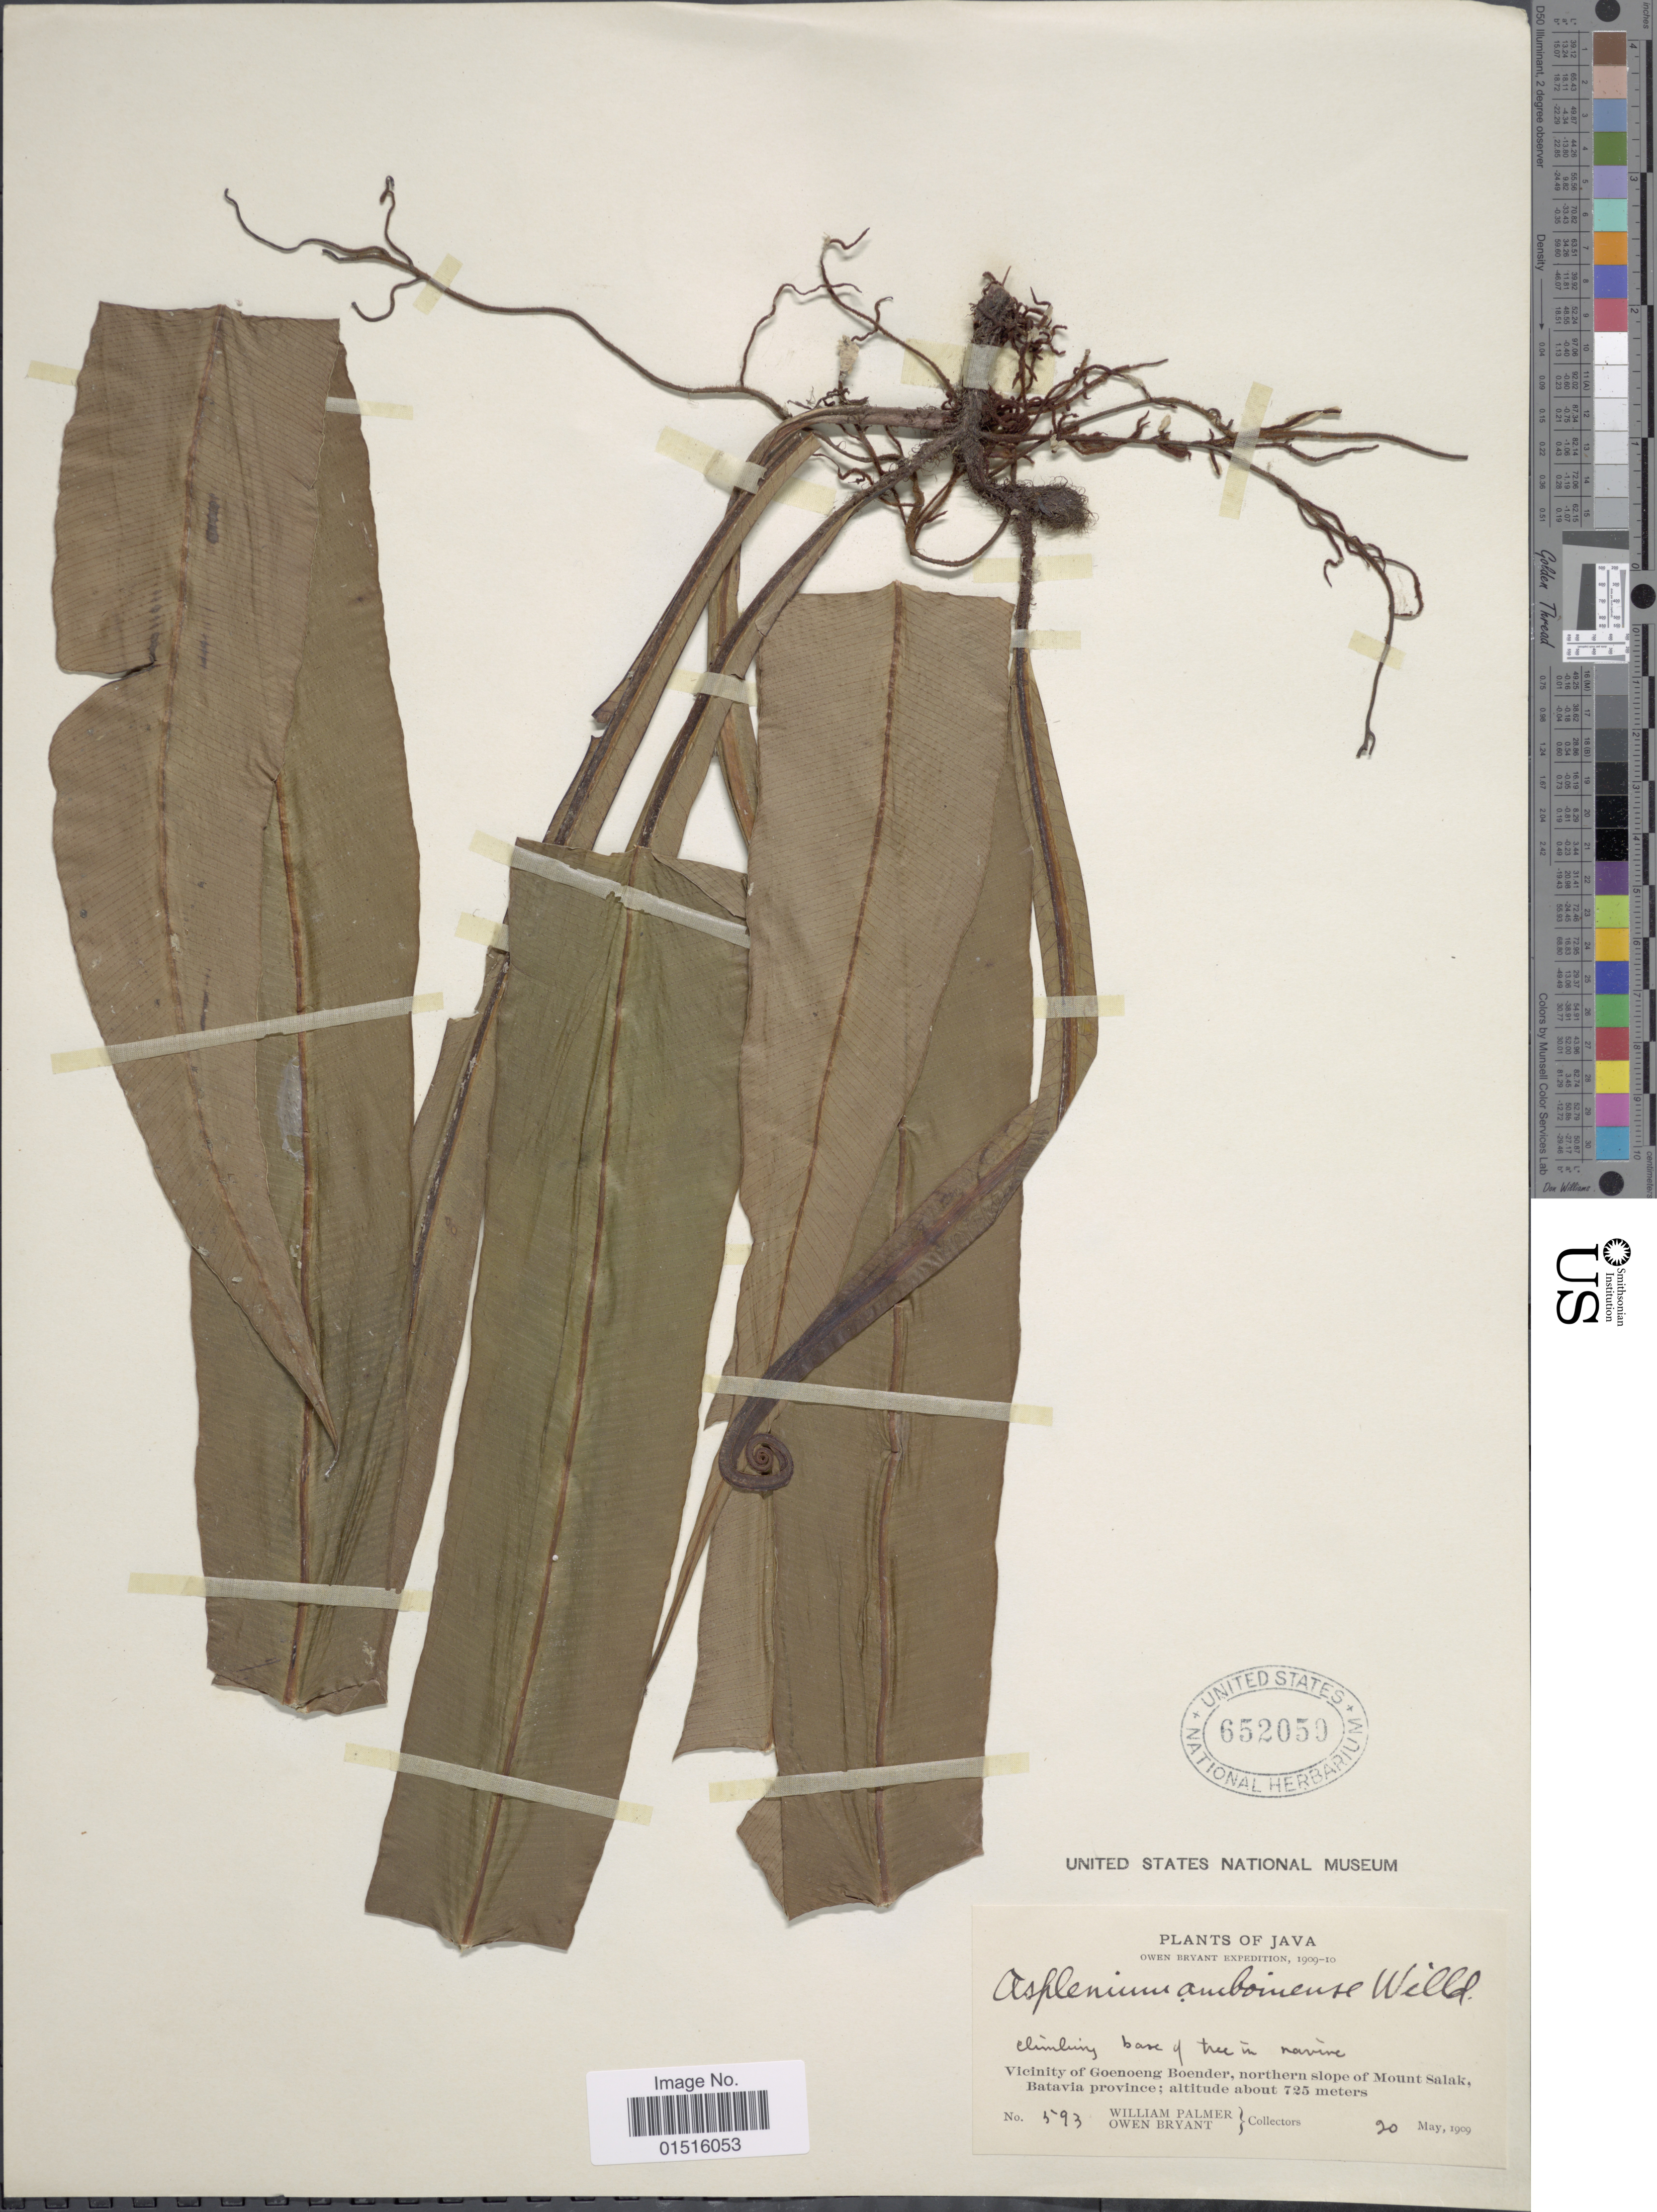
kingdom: Plantae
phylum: Tracheophyta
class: Polypodiopsida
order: Polypodiales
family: Aspleniaceae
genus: Asplenium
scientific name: Asplenium amboinense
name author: Willd.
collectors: W. Palmer & O. Bryant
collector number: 593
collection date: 1909-05-20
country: Indonesia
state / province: Java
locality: Vicinity of Goenoeng Boender, northern slope of Mount Salak, Batavia province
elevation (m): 725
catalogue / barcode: US 652059